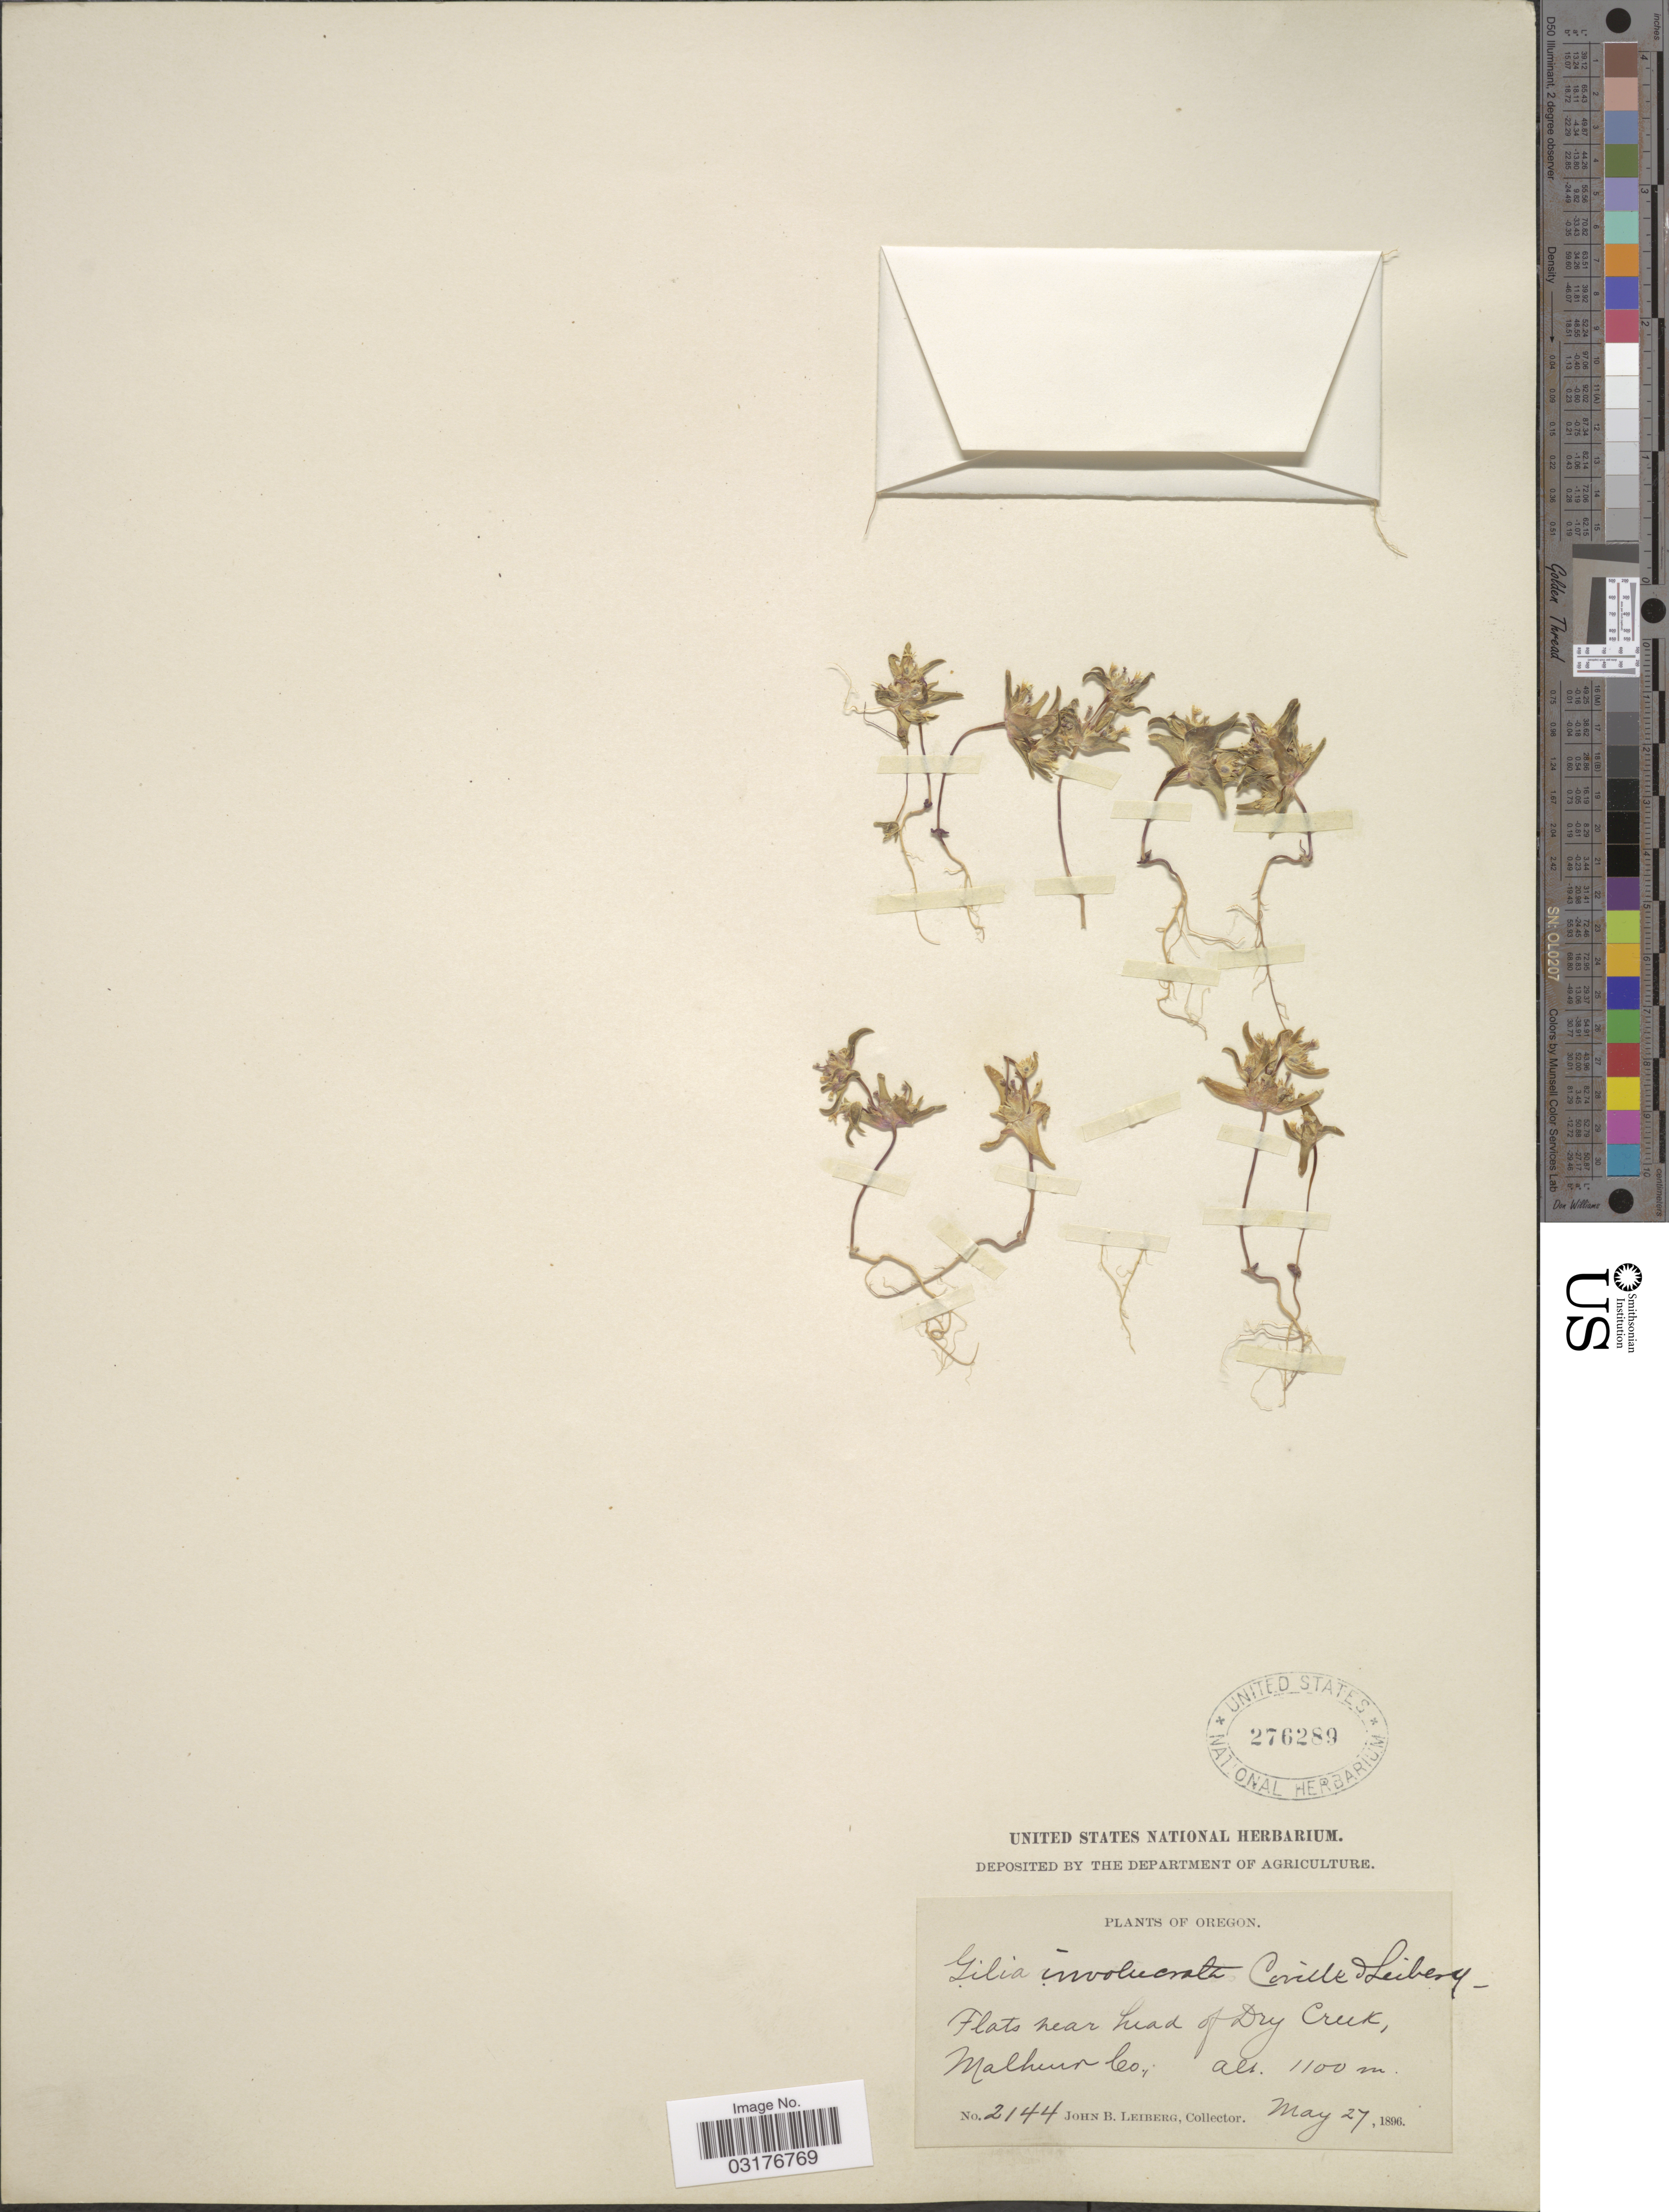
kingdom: Plantae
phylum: Tracheophyta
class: Magnoliopsida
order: Ericales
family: Polemoniaceae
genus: Gymnosteris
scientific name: Gymnosteris nudicaulis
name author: (Hook. & Arn.) Greene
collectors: J. B. Leiberg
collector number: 2144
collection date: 1896-05-27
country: United States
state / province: Oregon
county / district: Malheur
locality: Flats near head of Dry Creek, Malheur Co.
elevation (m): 1100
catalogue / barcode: US 276289